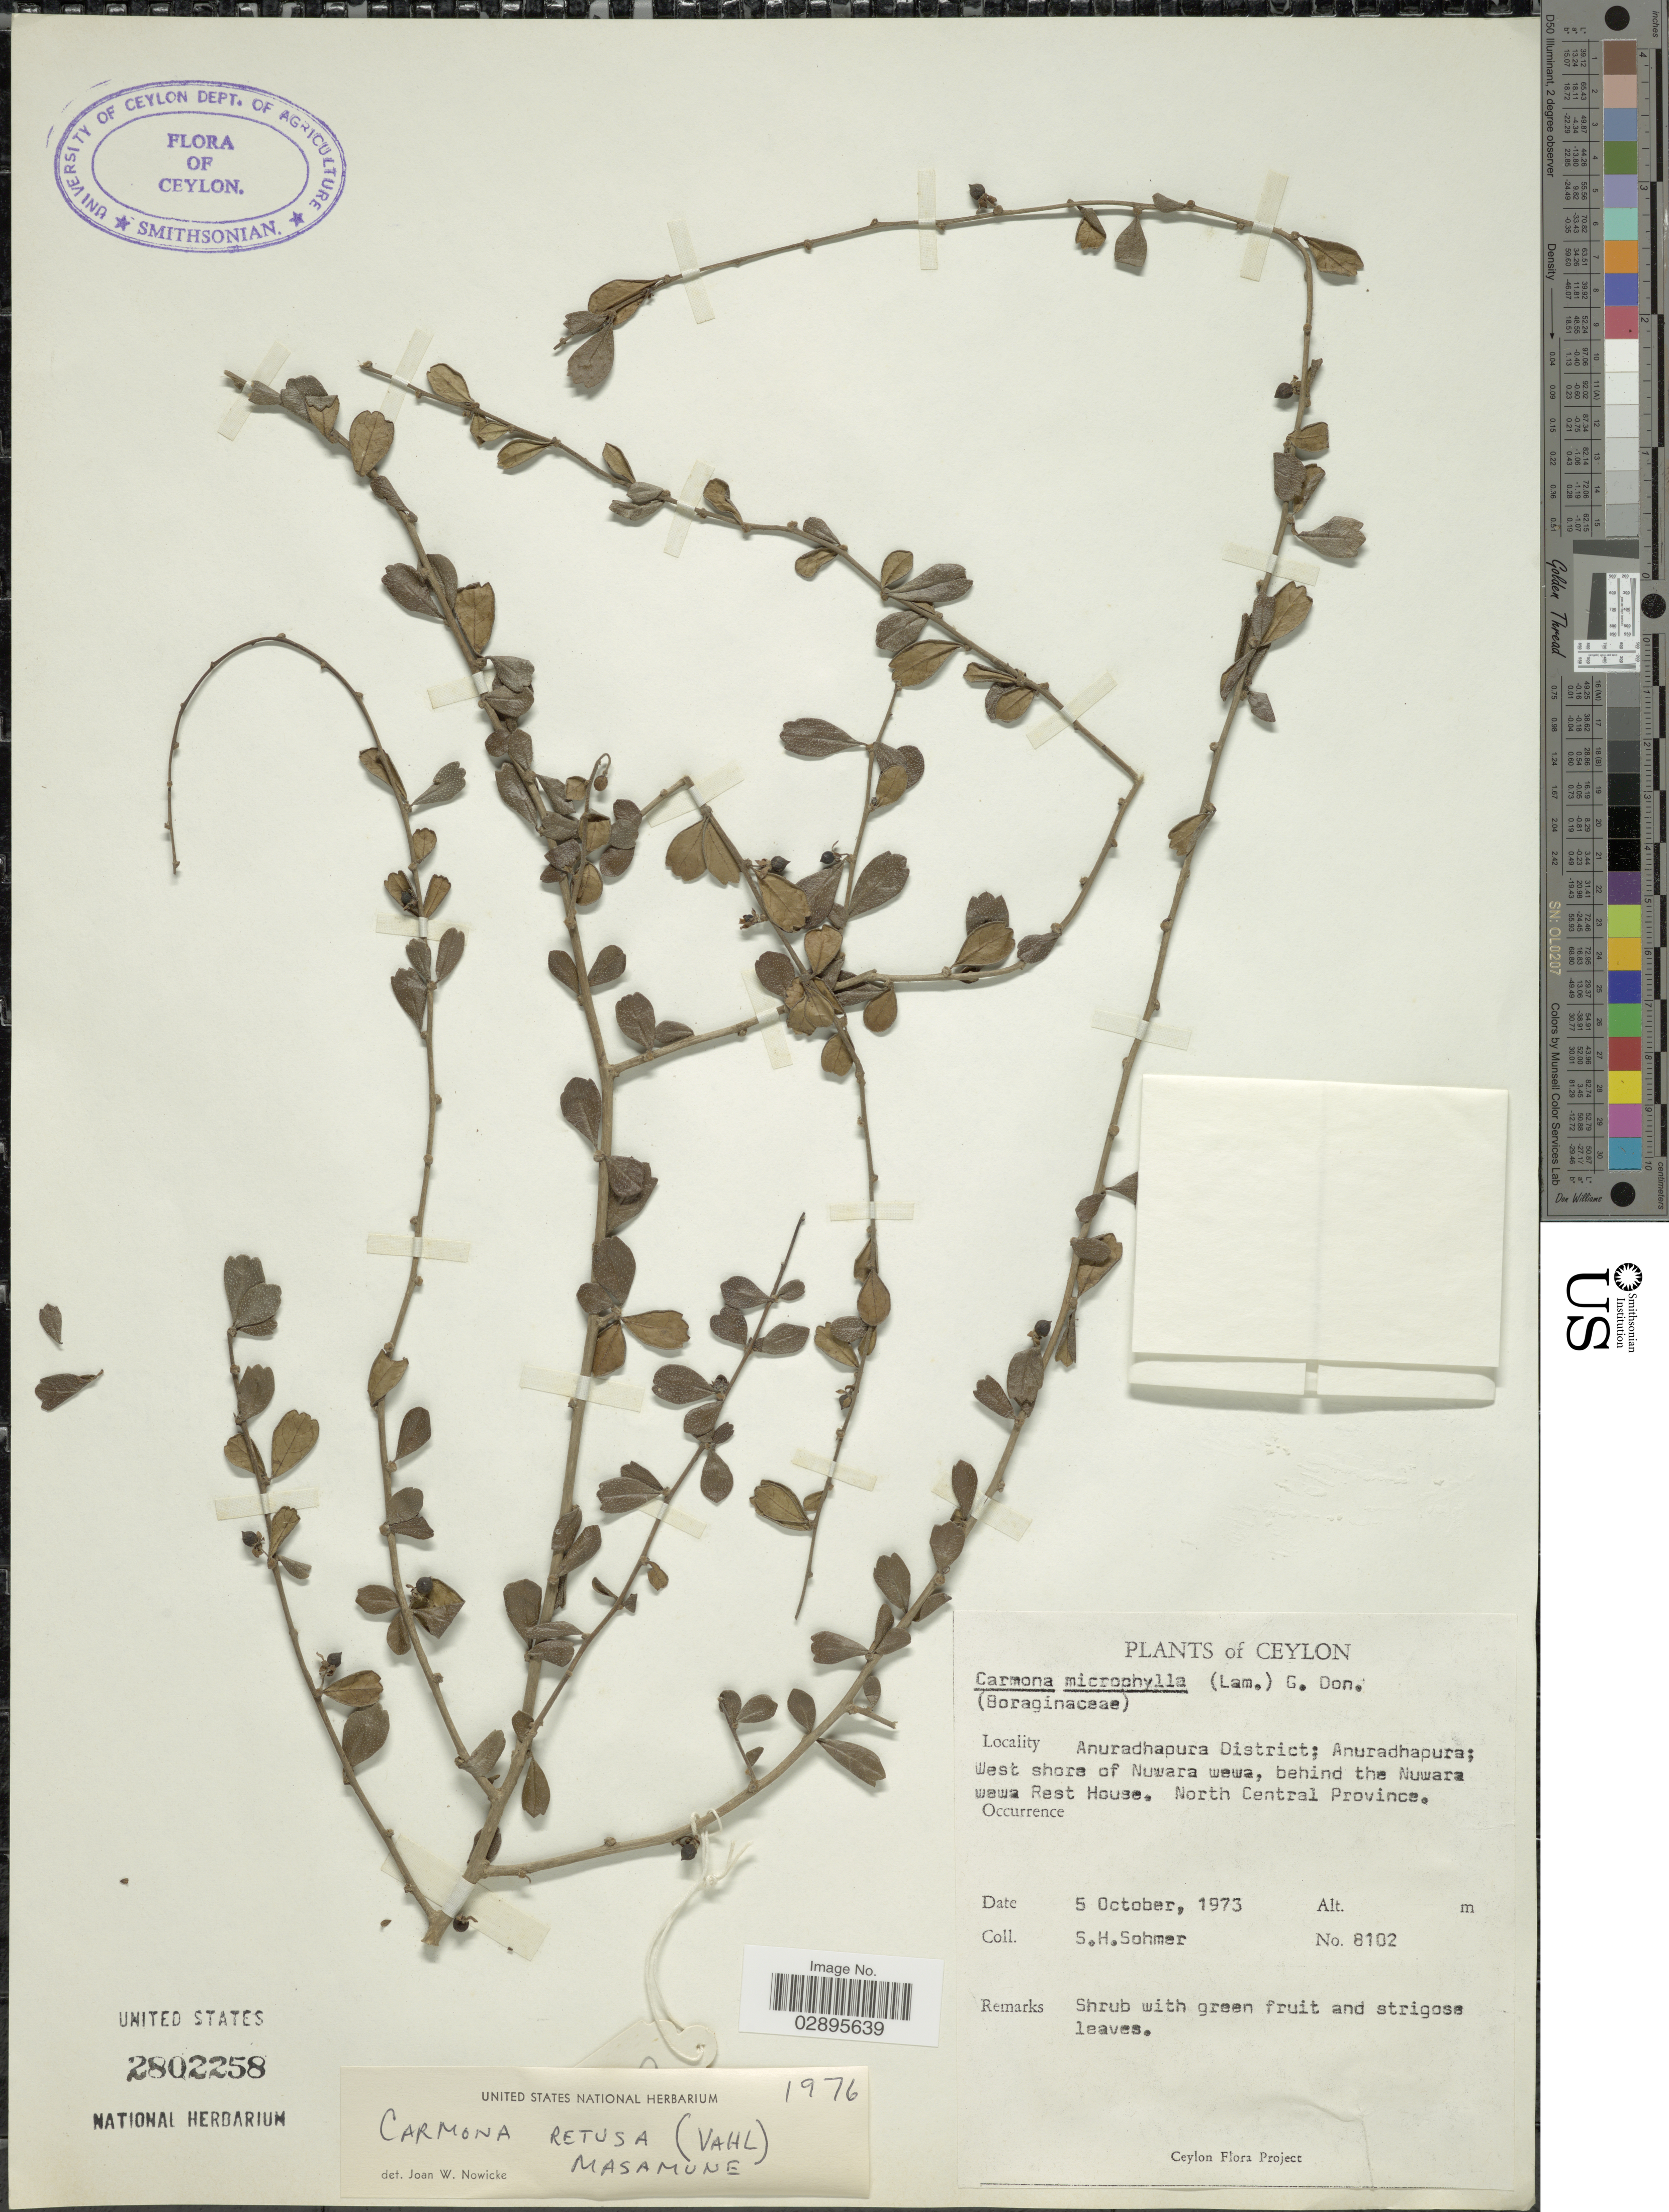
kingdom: Plantae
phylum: Tracheophyta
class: Magnoliopsida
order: Boraginales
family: Ehretiaceae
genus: Ehretia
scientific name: Ehretia microphylla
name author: Lam.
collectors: S. H. Sohmer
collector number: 8102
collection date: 1973-10-05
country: Sri Lanka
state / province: North Central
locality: Ceylon. Anuradhapura District; Anuradhapura; West shore of Nuwara wewa, behind the Nuwara wawa Rest House.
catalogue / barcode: US 2802258